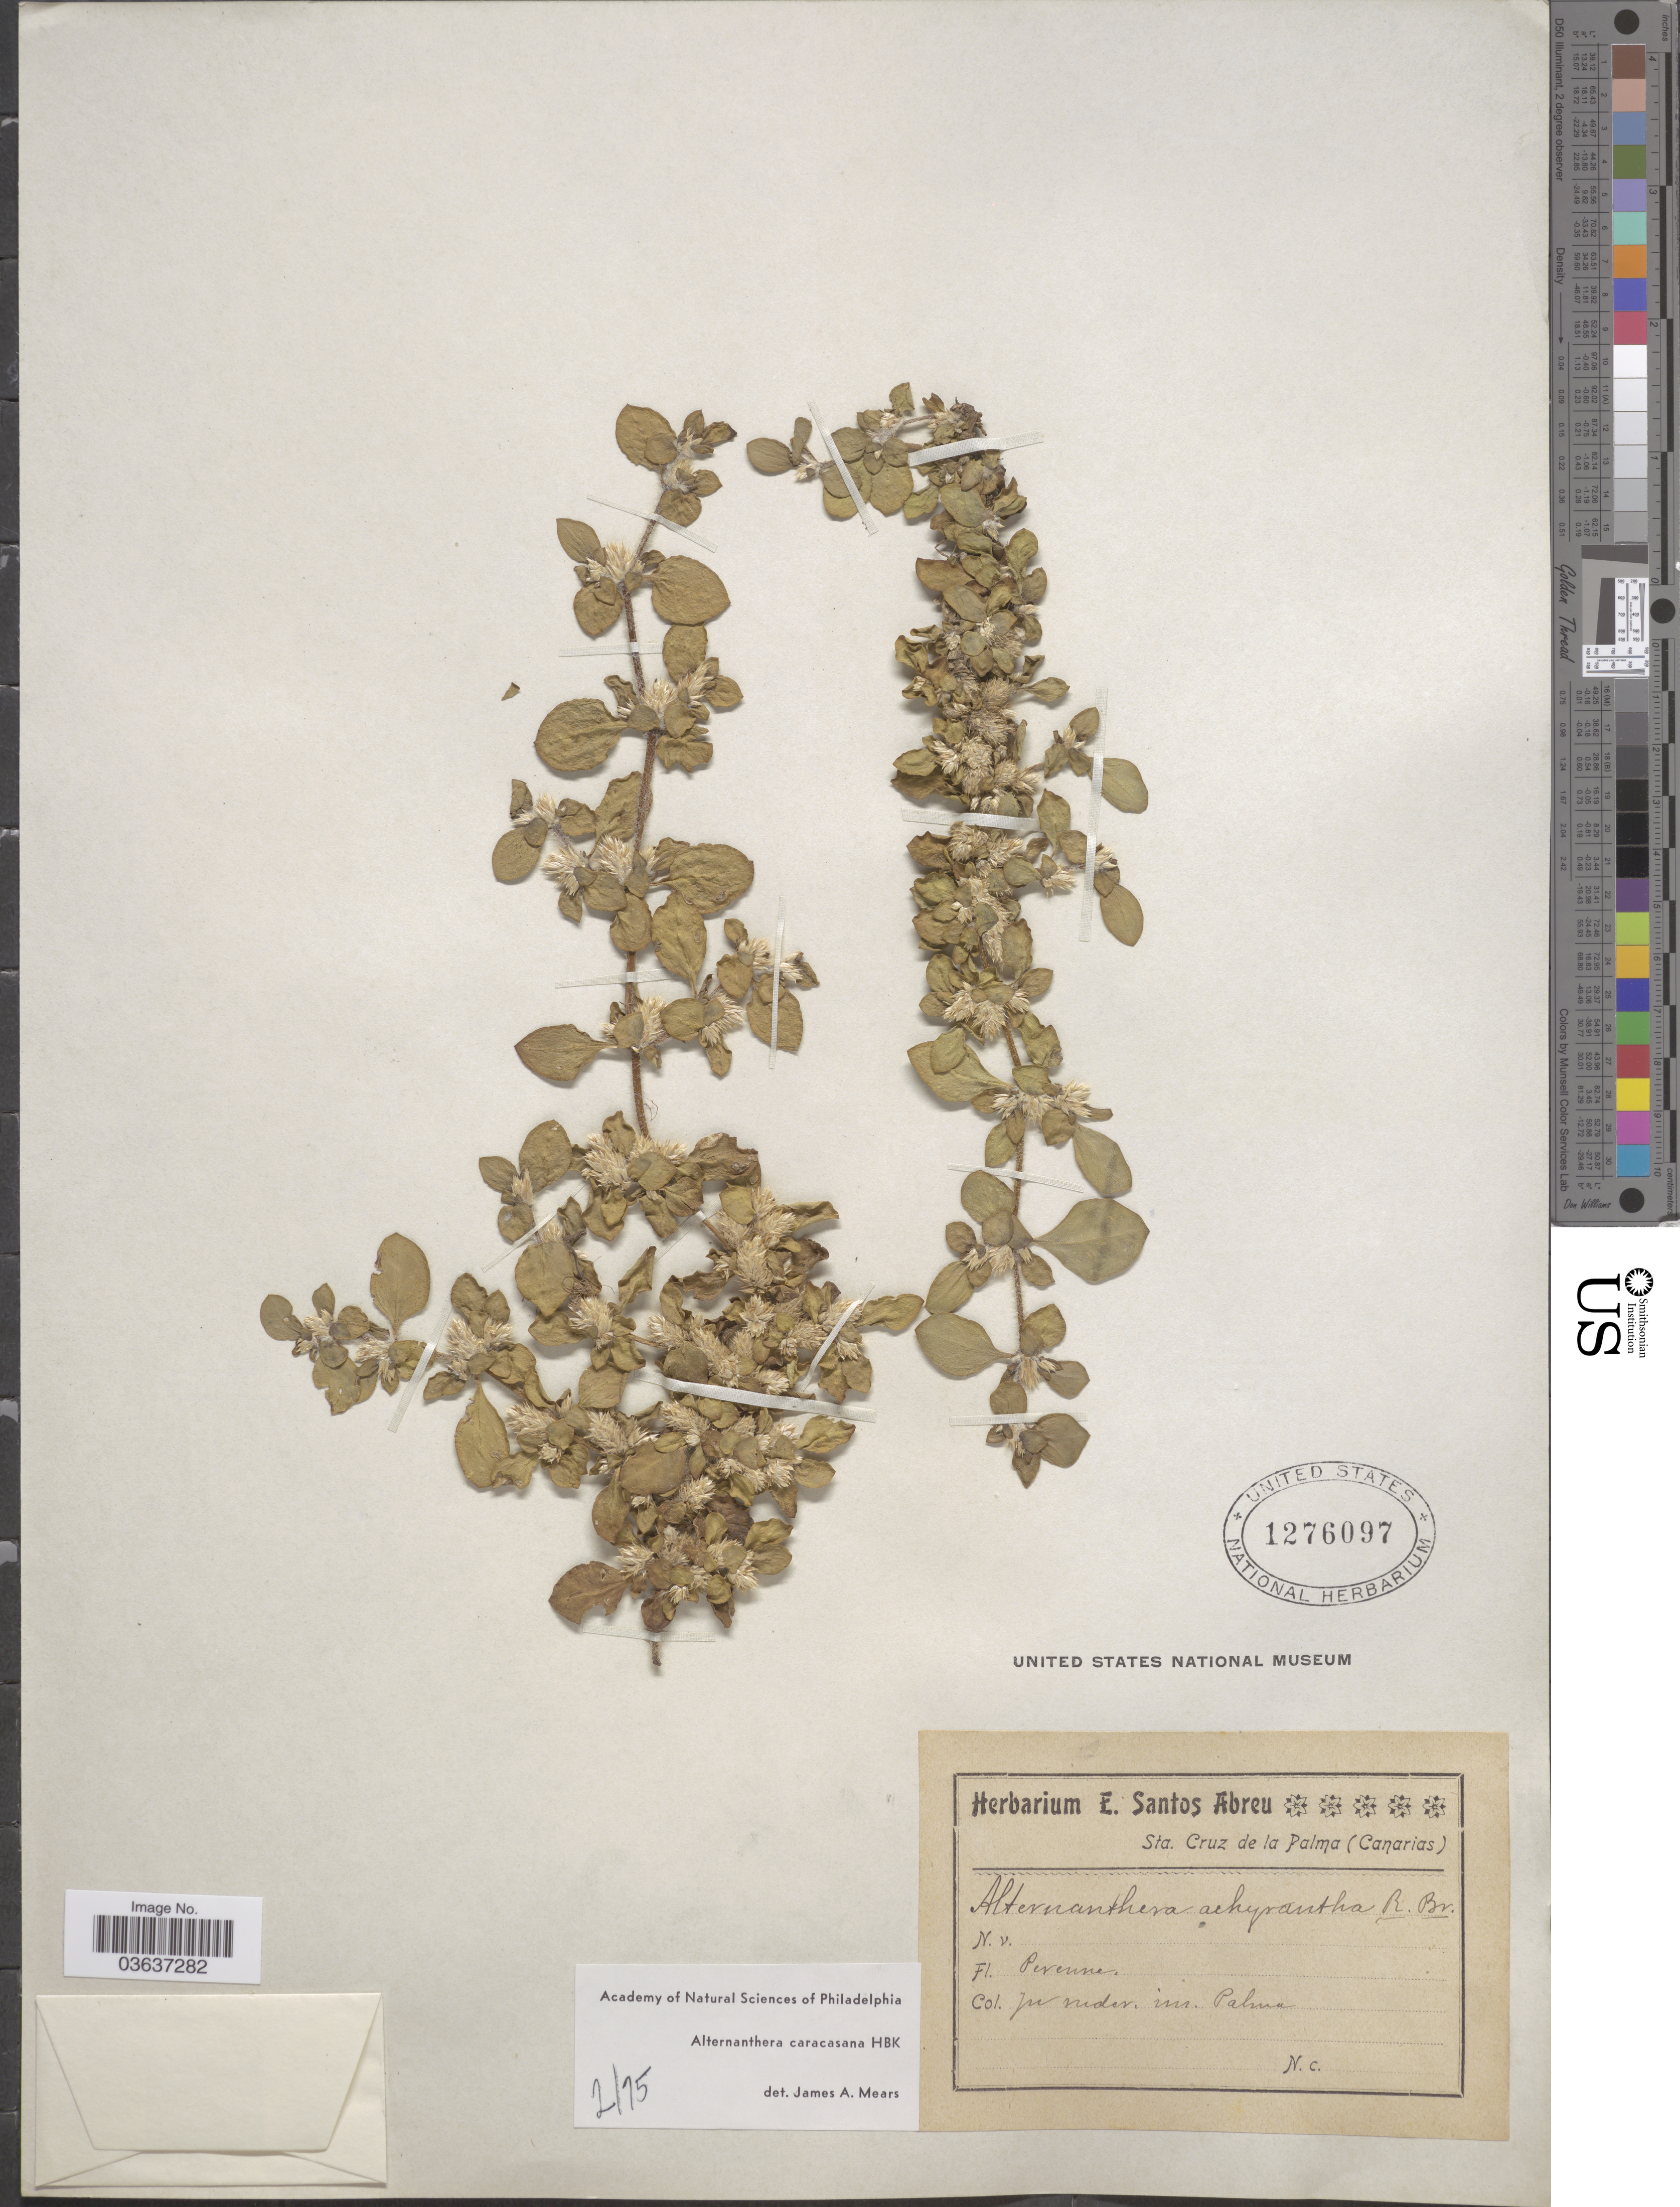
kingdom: Plantae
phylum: Tracheophyta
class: Magnoliopsida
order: Caryophyllales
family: Amaranthaceae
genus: Alternanthera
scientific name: Alternanthera caracasana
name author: Kunth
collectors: ex herb. S. Santos Abreu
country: Spain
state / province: Canarias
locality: Im. Palma.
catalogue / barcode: US 1276097